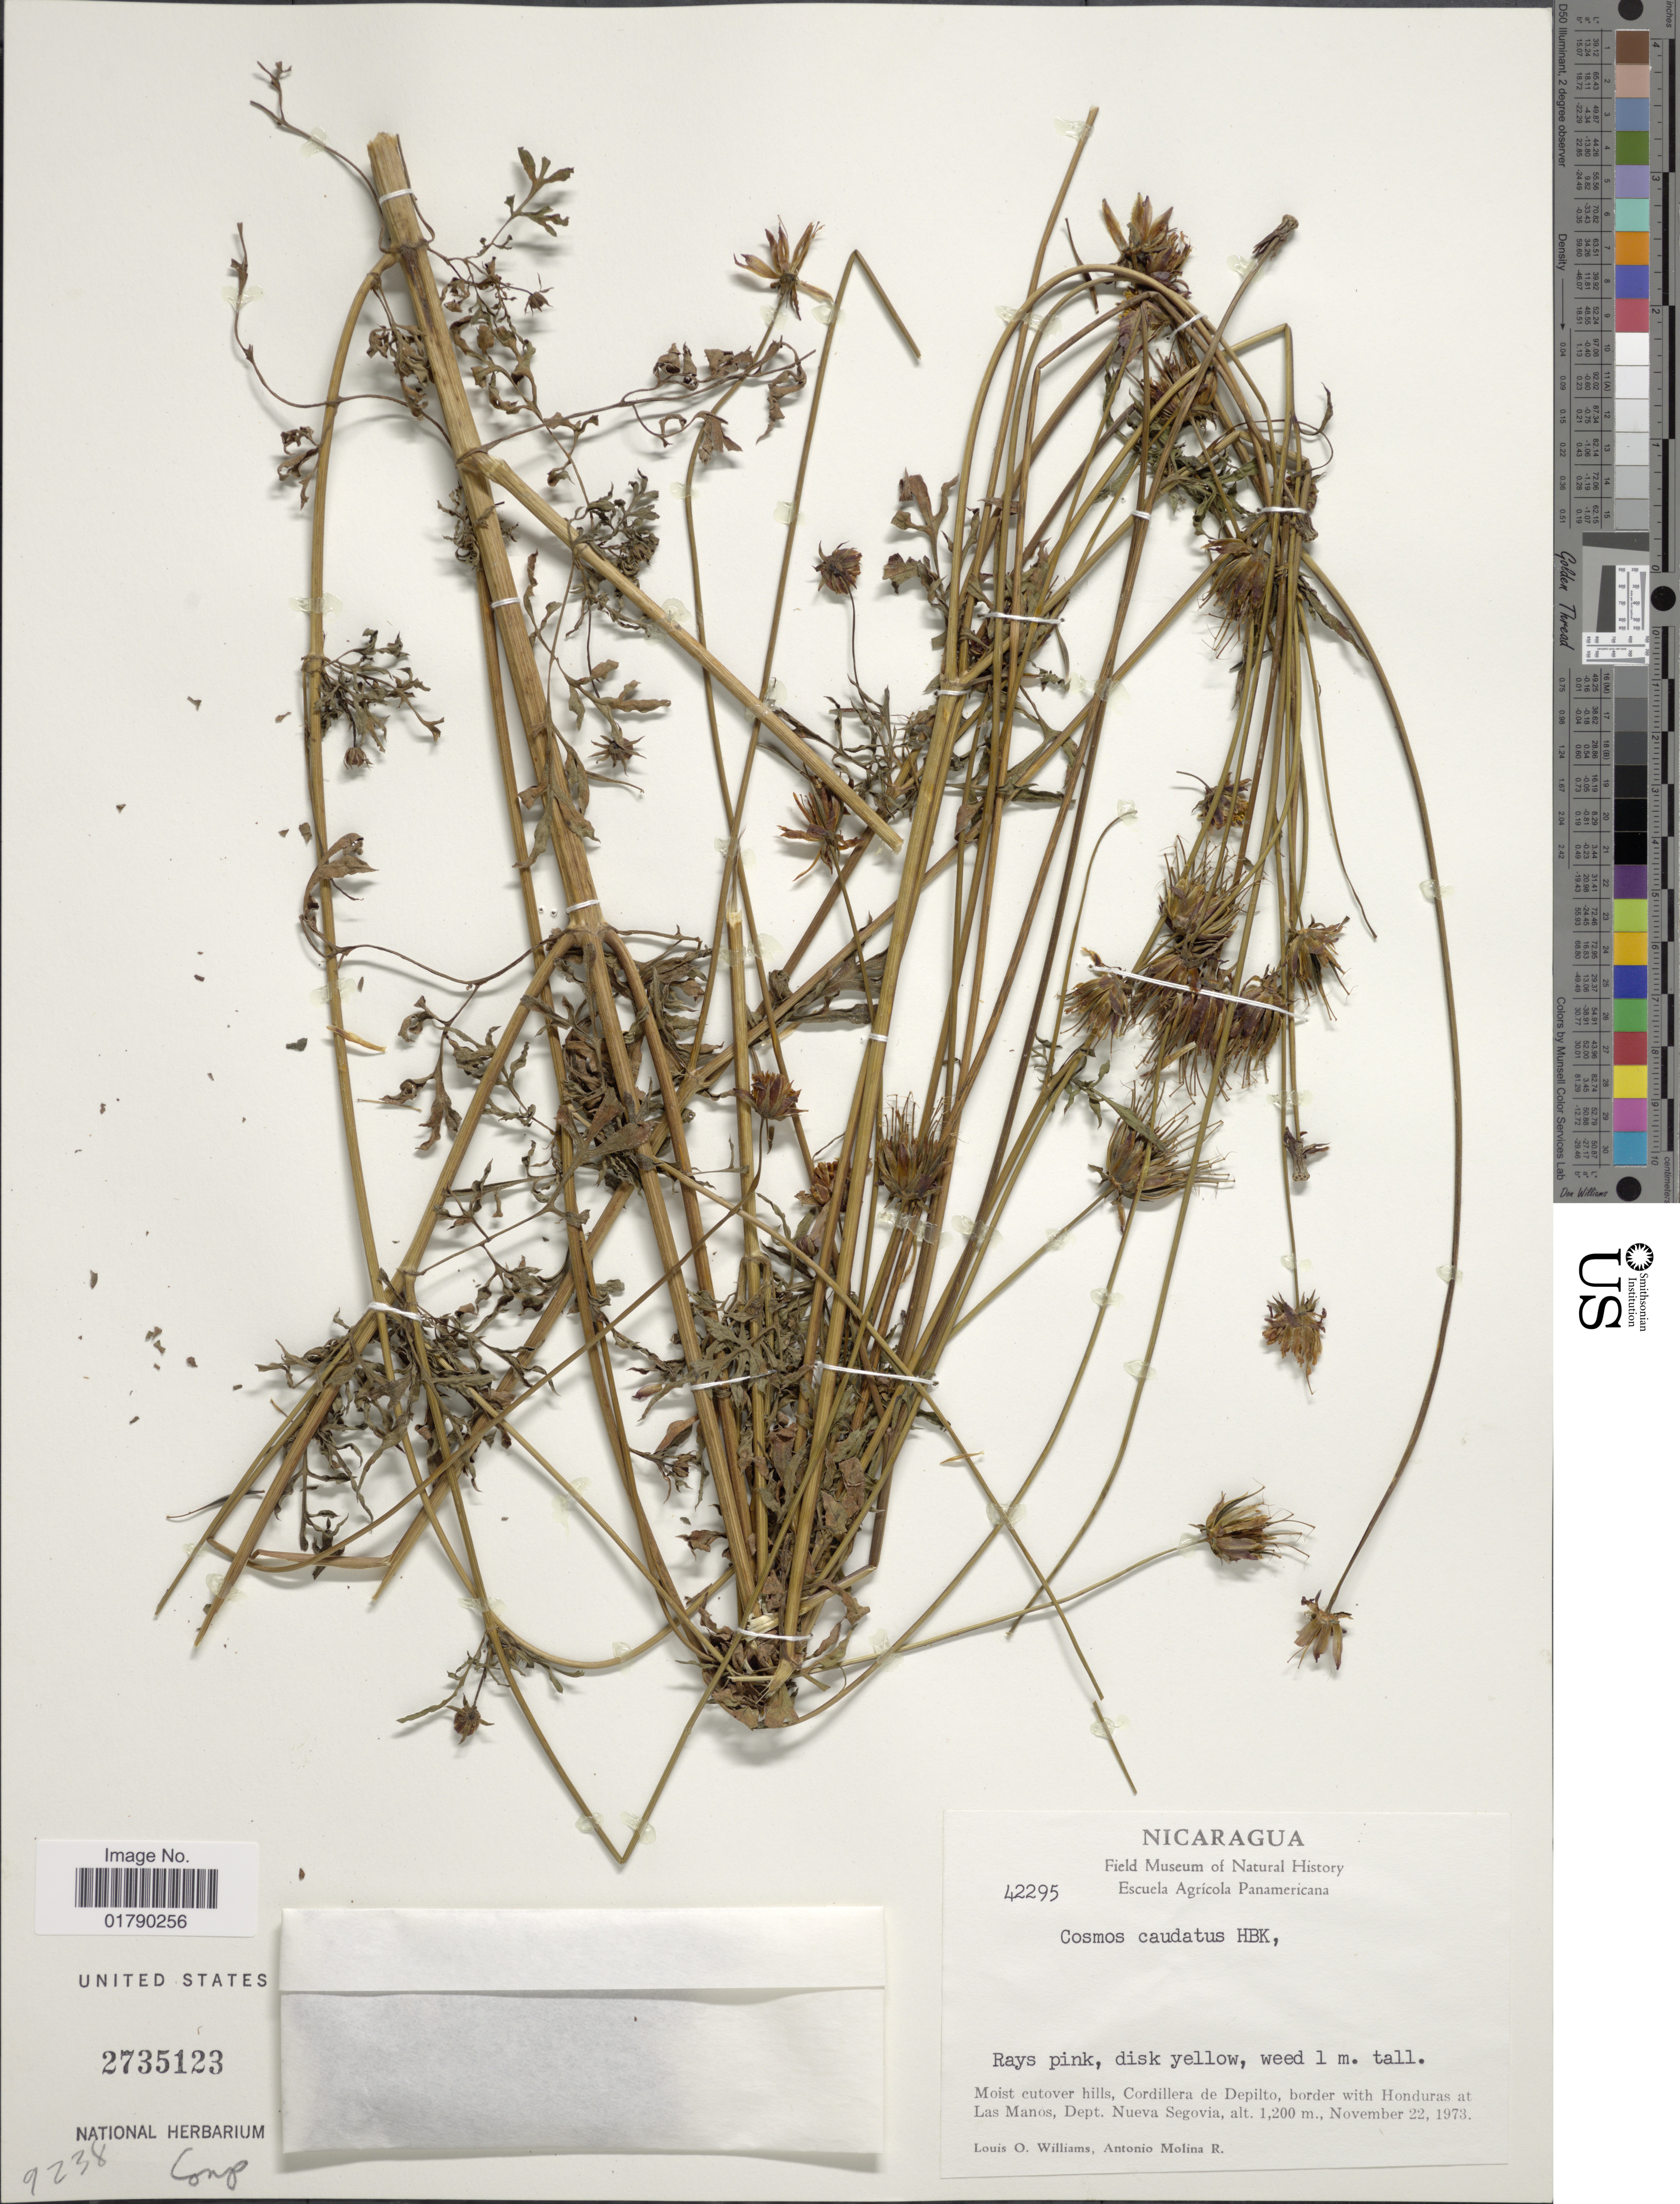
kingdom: Plantae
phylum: Tracheophyta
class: Magnoliopsida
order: Asterales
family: Asteraceae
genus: Cosmos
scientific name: Cosmos caudatus var. exaristatus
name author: Sherff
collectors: L. O. Williams & A. Molina R.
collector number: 42295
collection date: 1973-11-22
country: Nicaragua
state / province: Nueva Segovia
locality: Moist cutover hills, Cordillera de Depilto, border with Honduras at Las Manos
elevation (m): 1200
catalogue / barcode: US 2735123